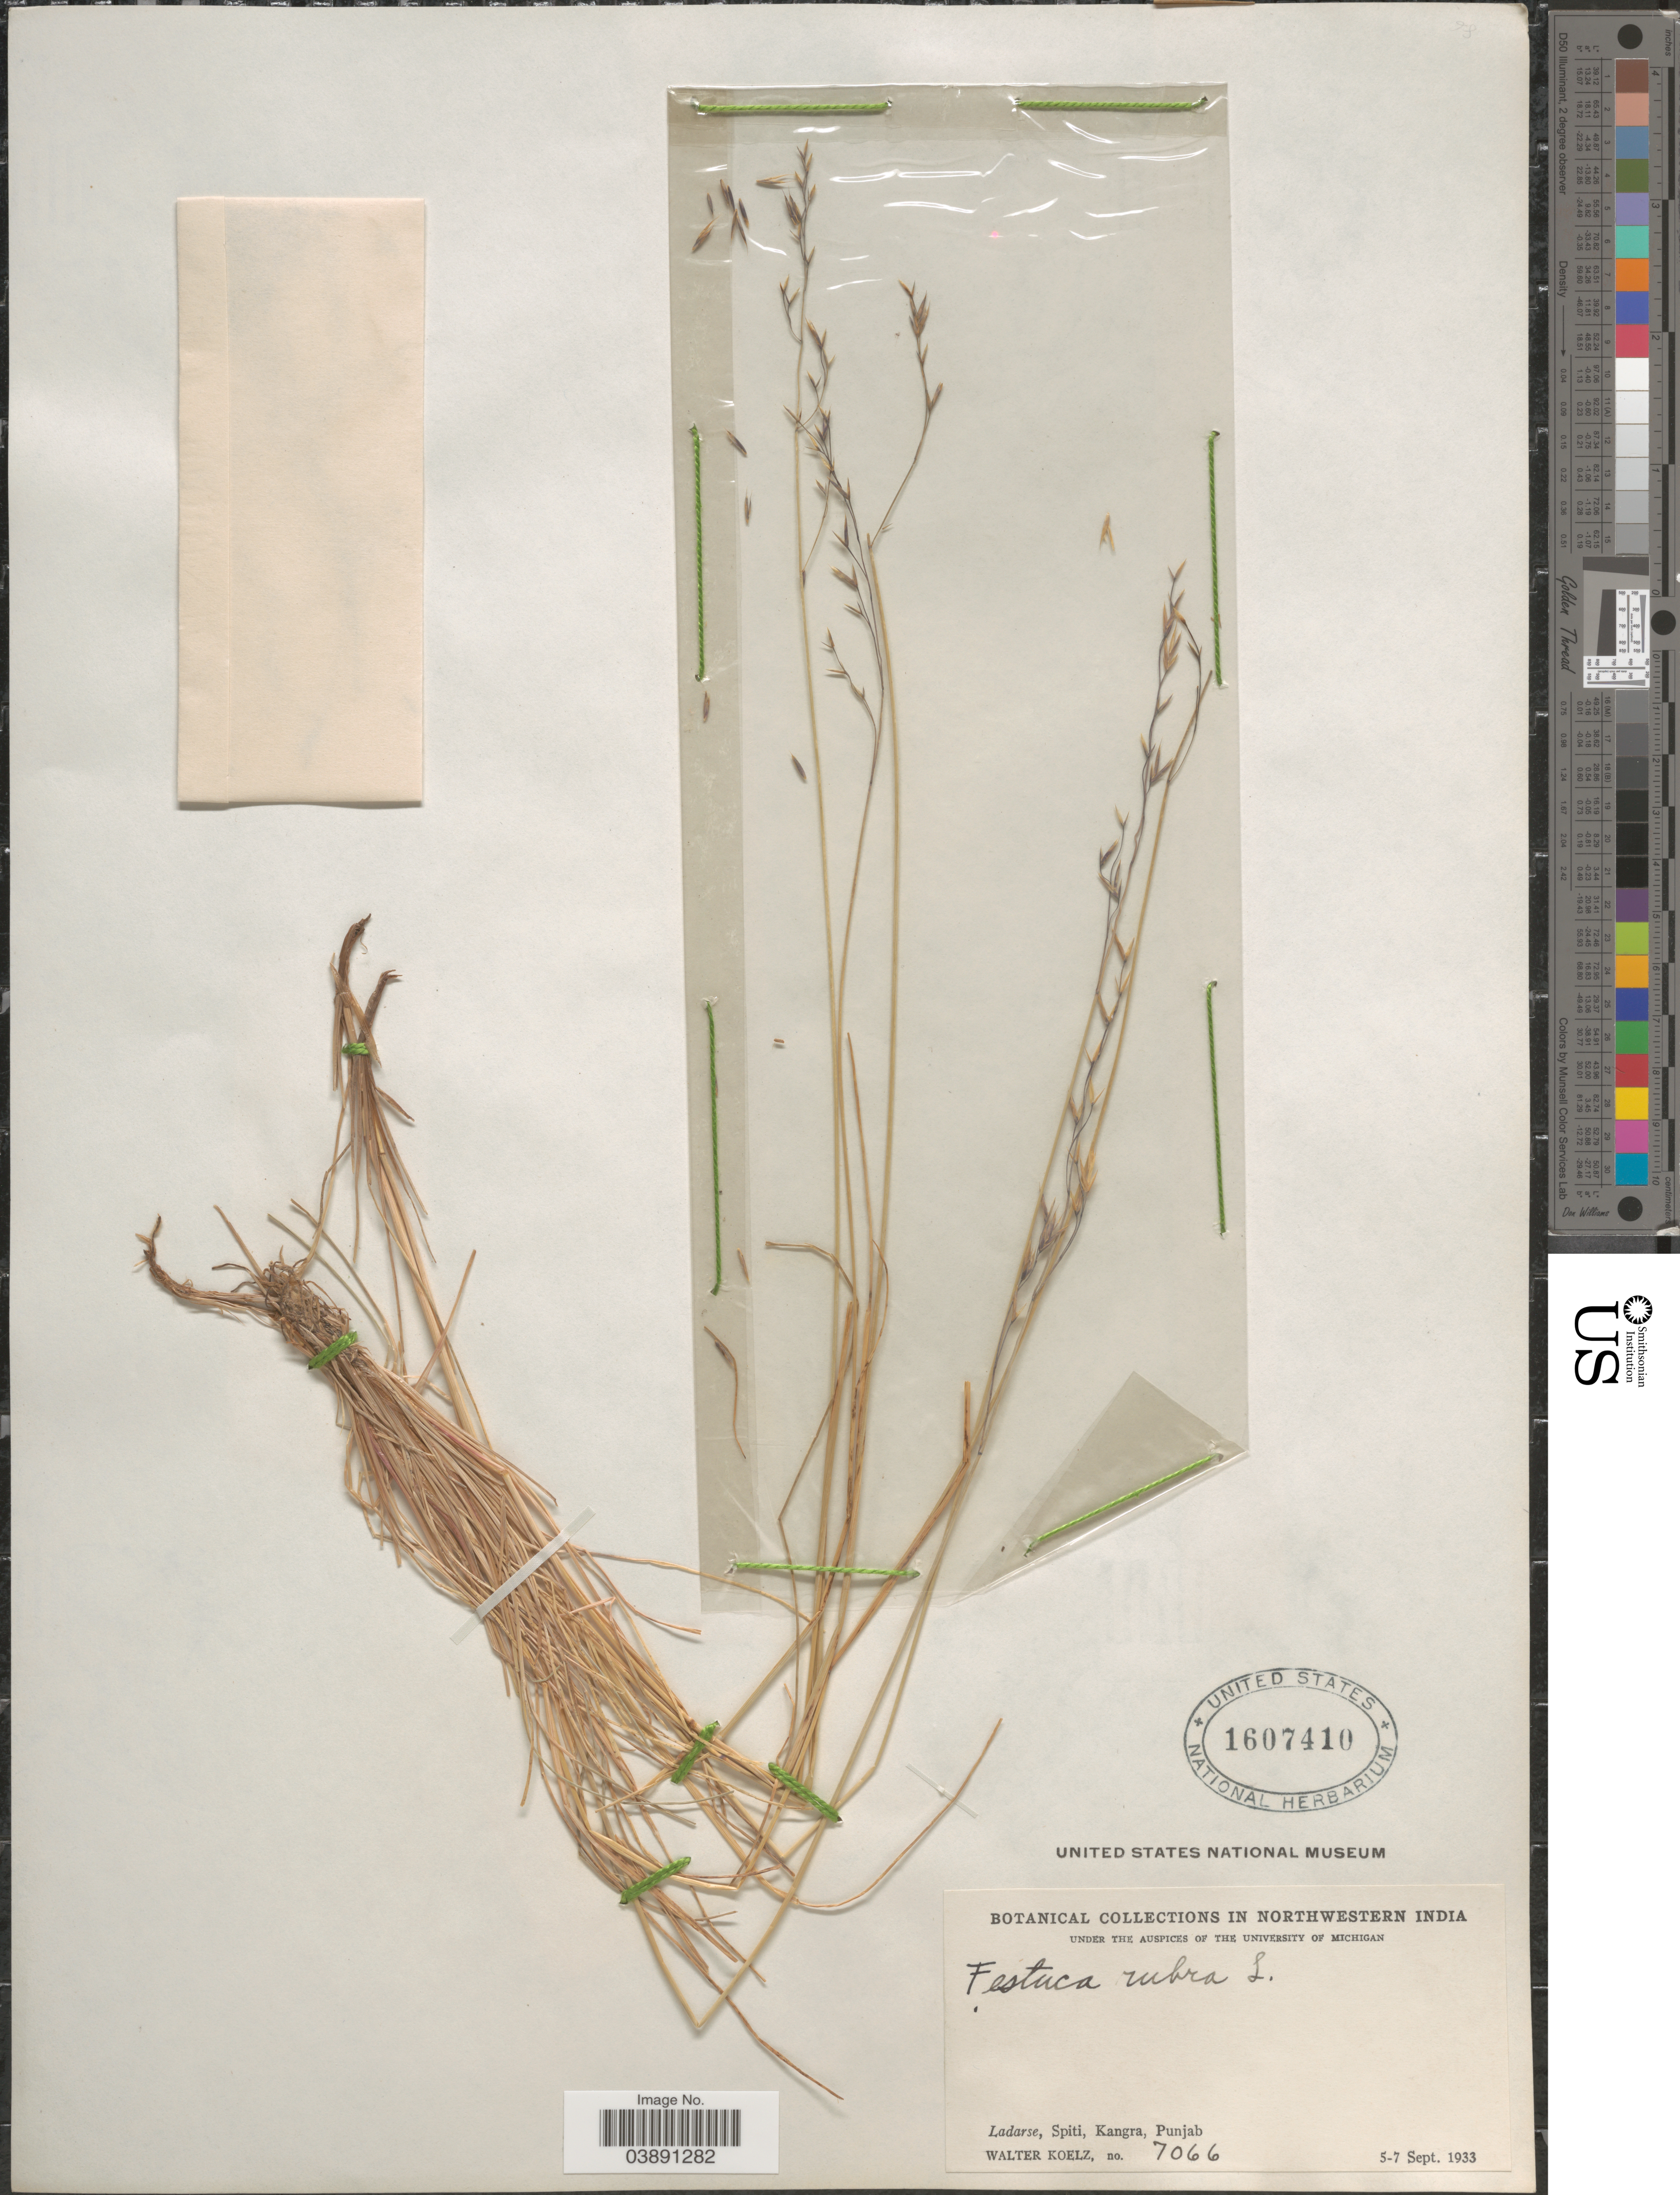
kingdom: Plantae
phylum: Tracheophyta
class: Liliopsida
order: Poales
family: Poaceae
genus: Festuca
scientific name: Festuca sp.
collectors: W. N. Koelz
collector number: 7066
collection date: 1933-09-05/1933-09-07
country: India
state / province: Punjab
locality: Northwestern India. Ladarse, Spiti, Kangra.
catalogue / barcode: US 1607410